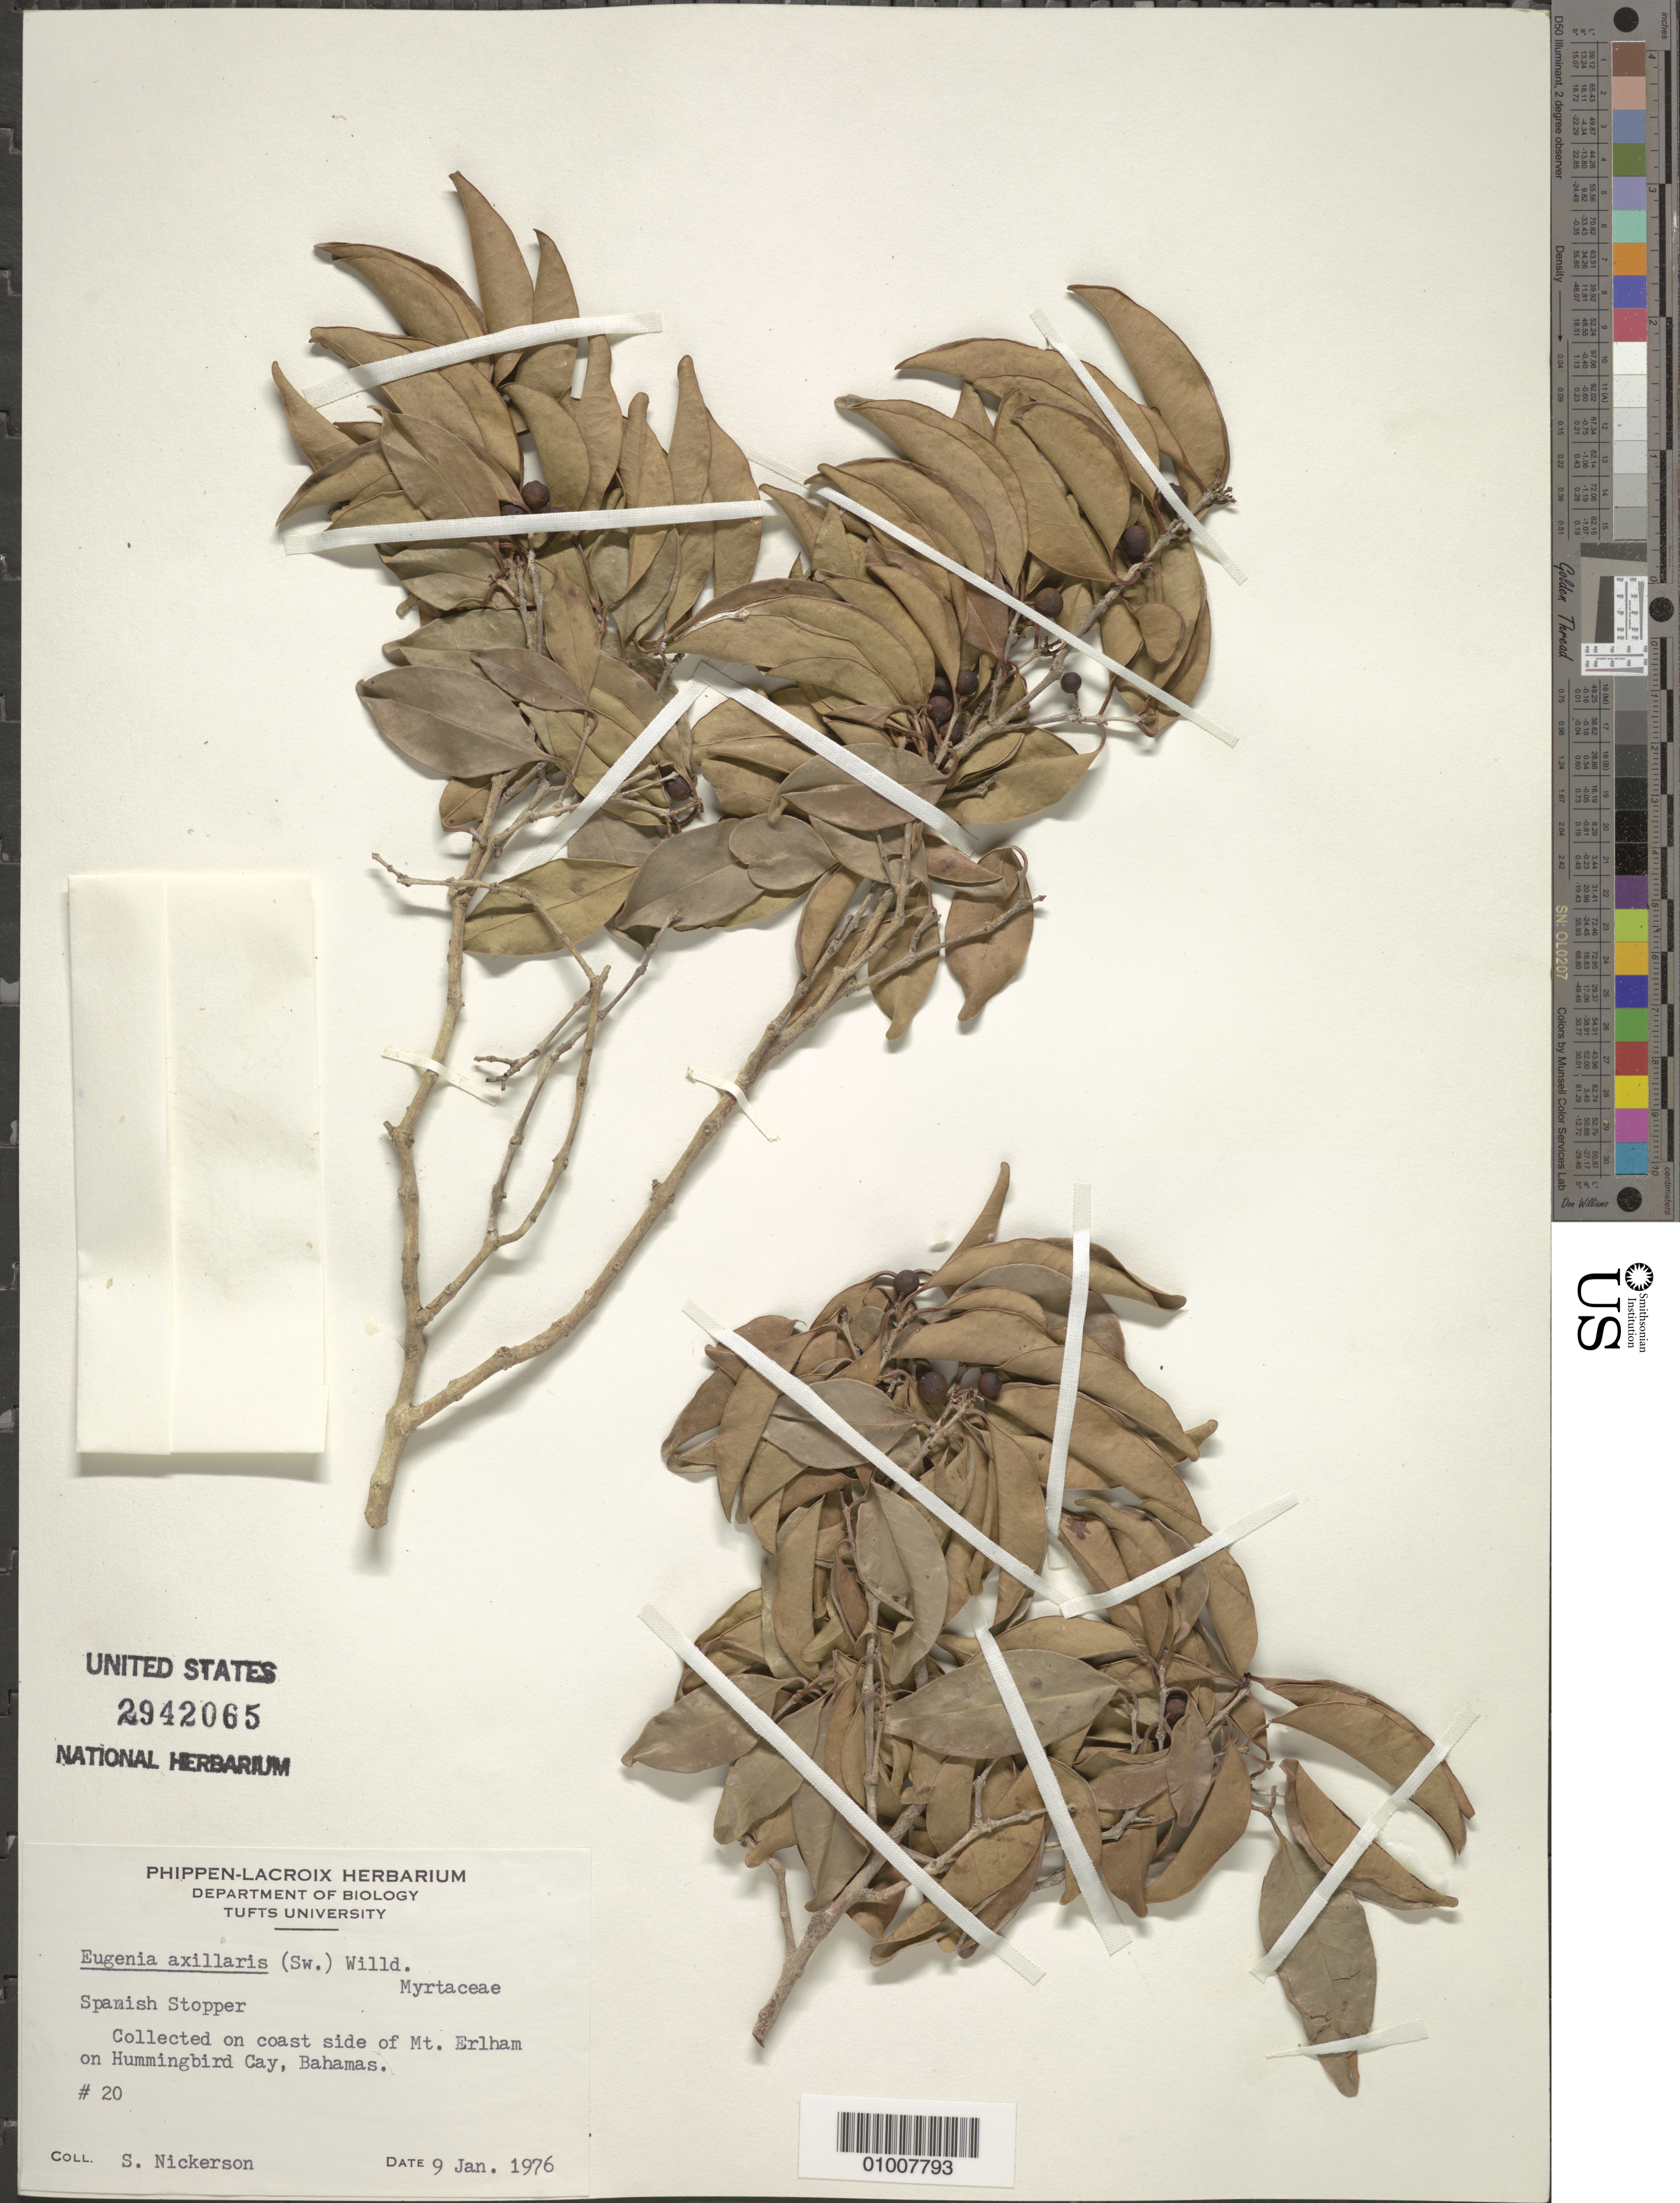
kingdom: Plantae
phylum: Tracheophyta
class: Magnoliopsida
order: Myrtales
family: Myrtaceae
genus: Eugenia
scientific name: Eugenia axillaris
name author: (Sw.) Willd.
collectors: S. Nickerson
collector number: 20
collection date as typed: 09 Jan 1976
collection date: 1976-01-09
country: Bahamas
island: Hummingbird Cay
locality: Coast side of Mt. Erlham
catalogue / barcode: US 2942065